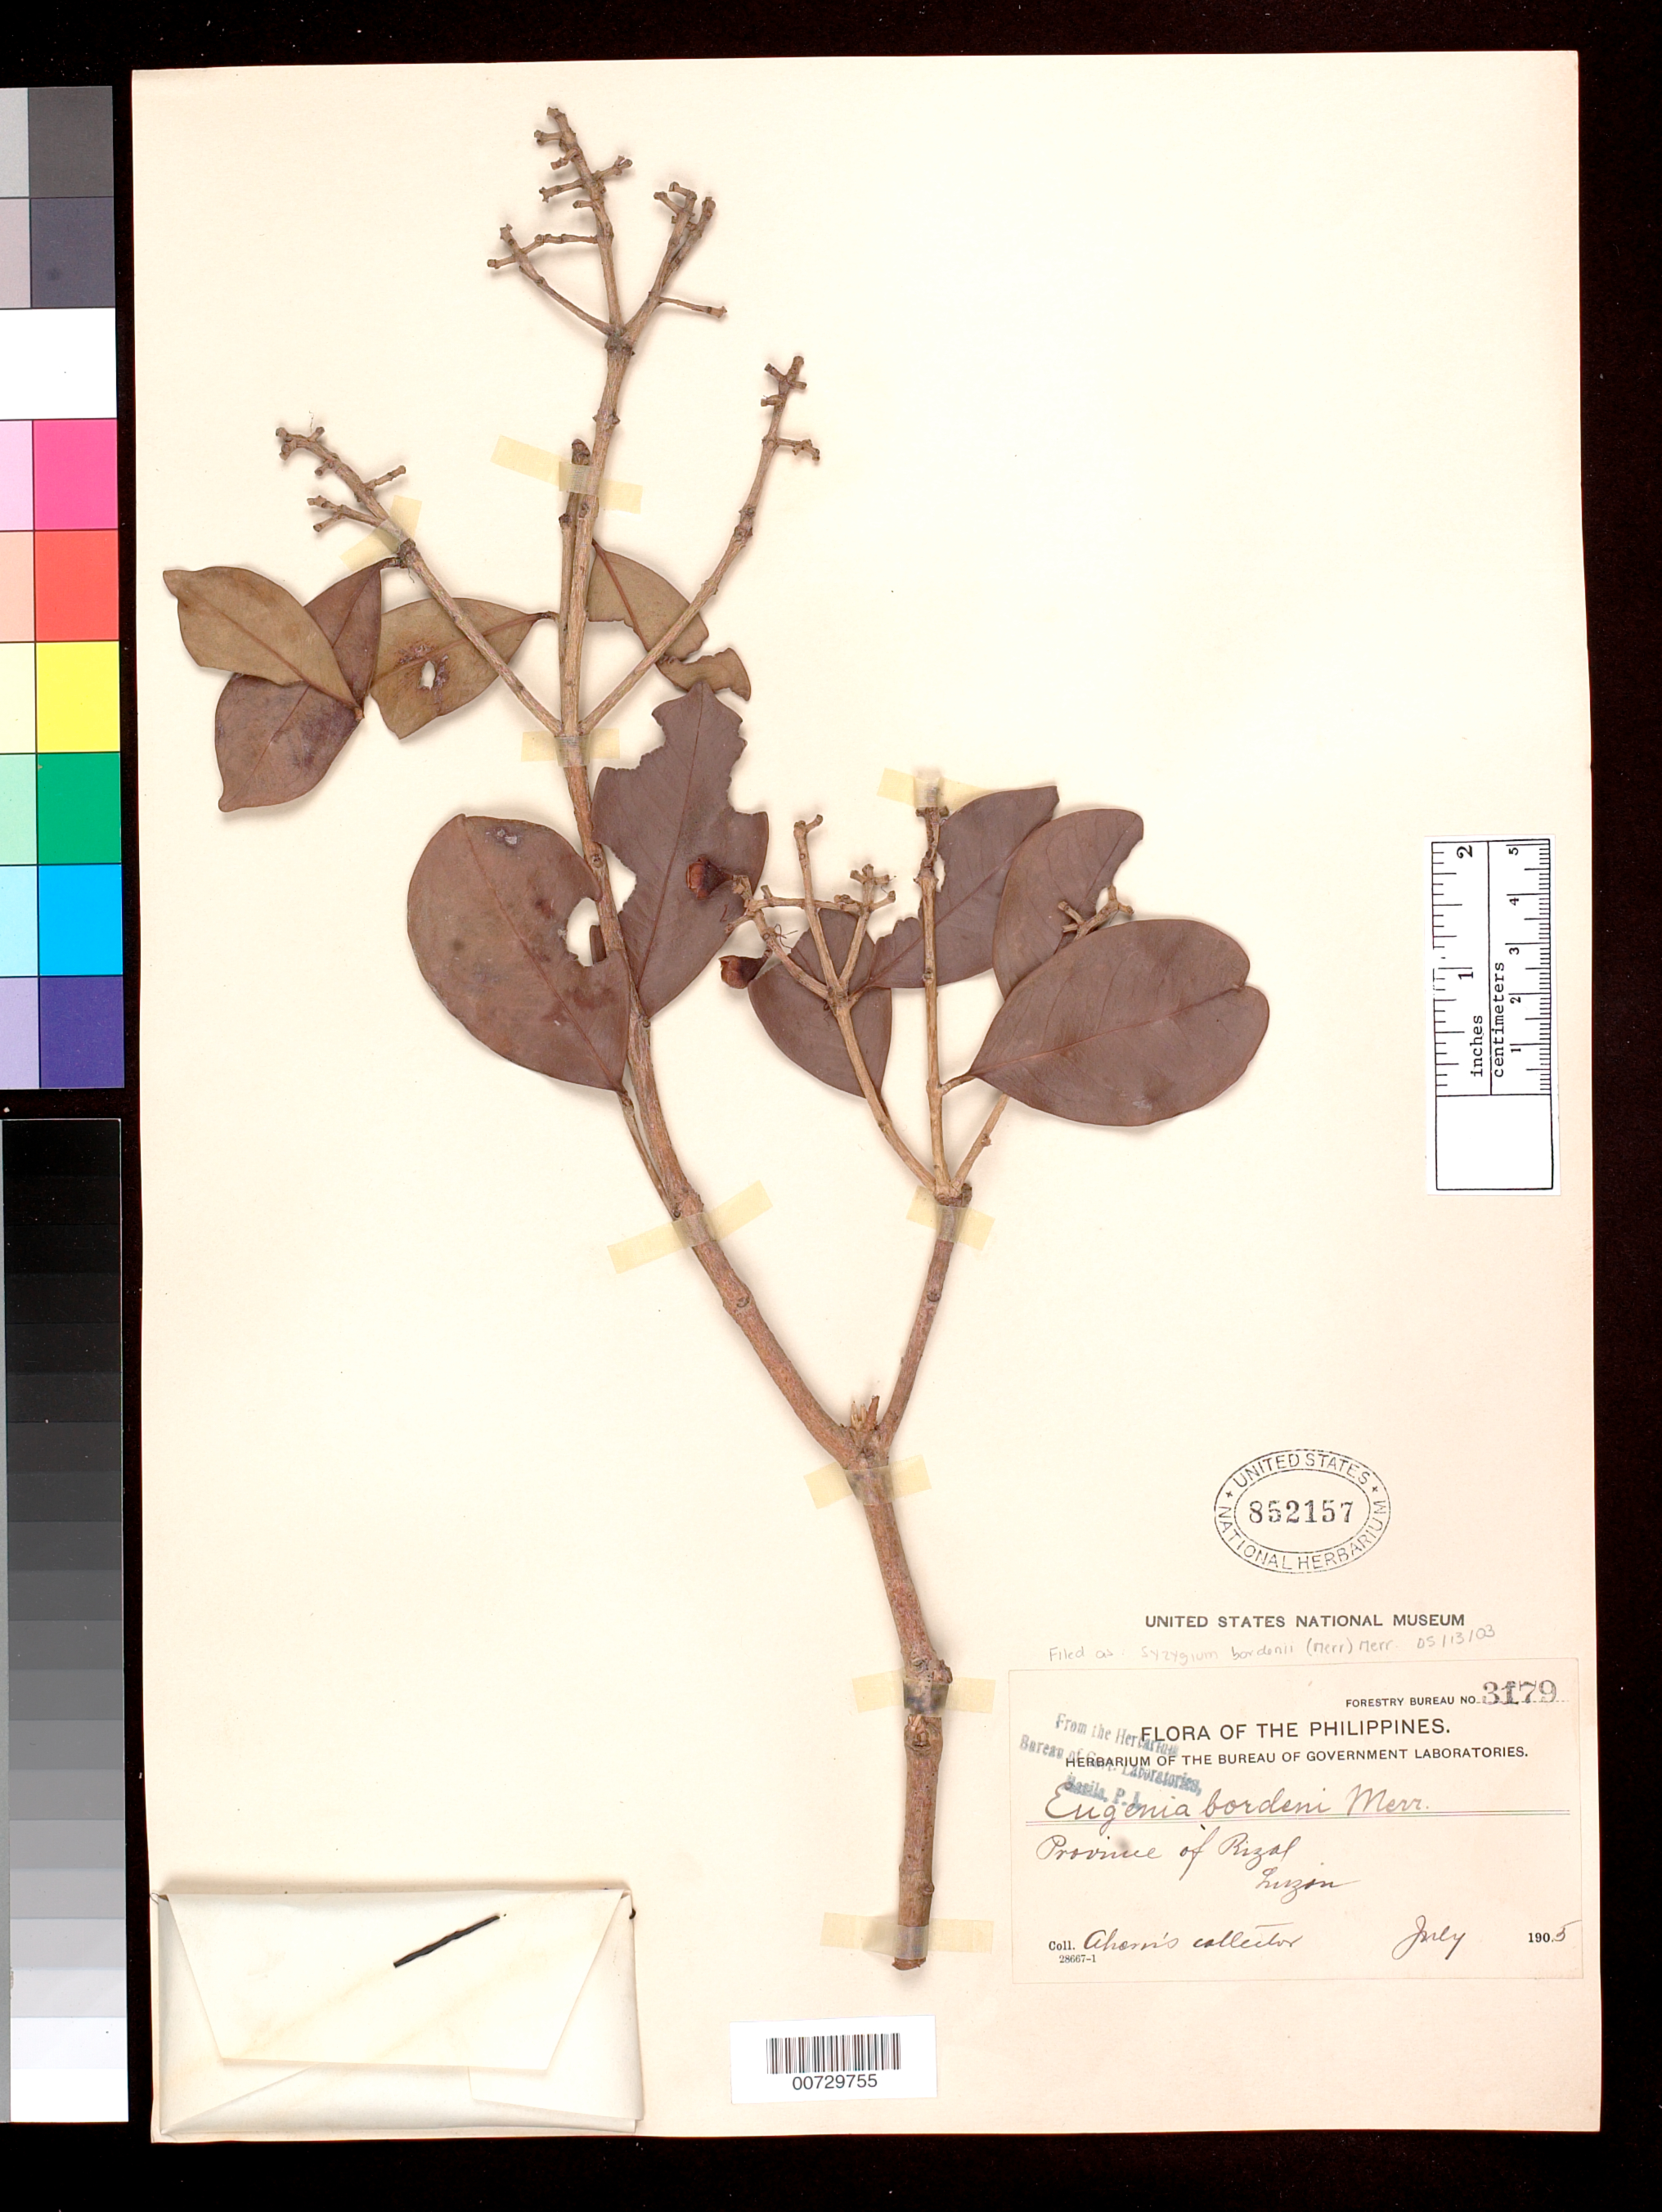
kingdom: Plantae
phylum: Tracheophyta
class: Magnoliopsida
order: Myrtales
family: Myrtaceae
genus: Syzygium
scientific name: Syzygium bordenii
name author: (Merr.) Merr.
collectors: Ahern's collector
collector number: For. Bur. 3179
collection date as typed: Jul 1905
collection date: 1905-07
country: Philippines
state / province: Calabarzon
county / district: Rizal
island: Luzon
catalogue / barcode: US 852157